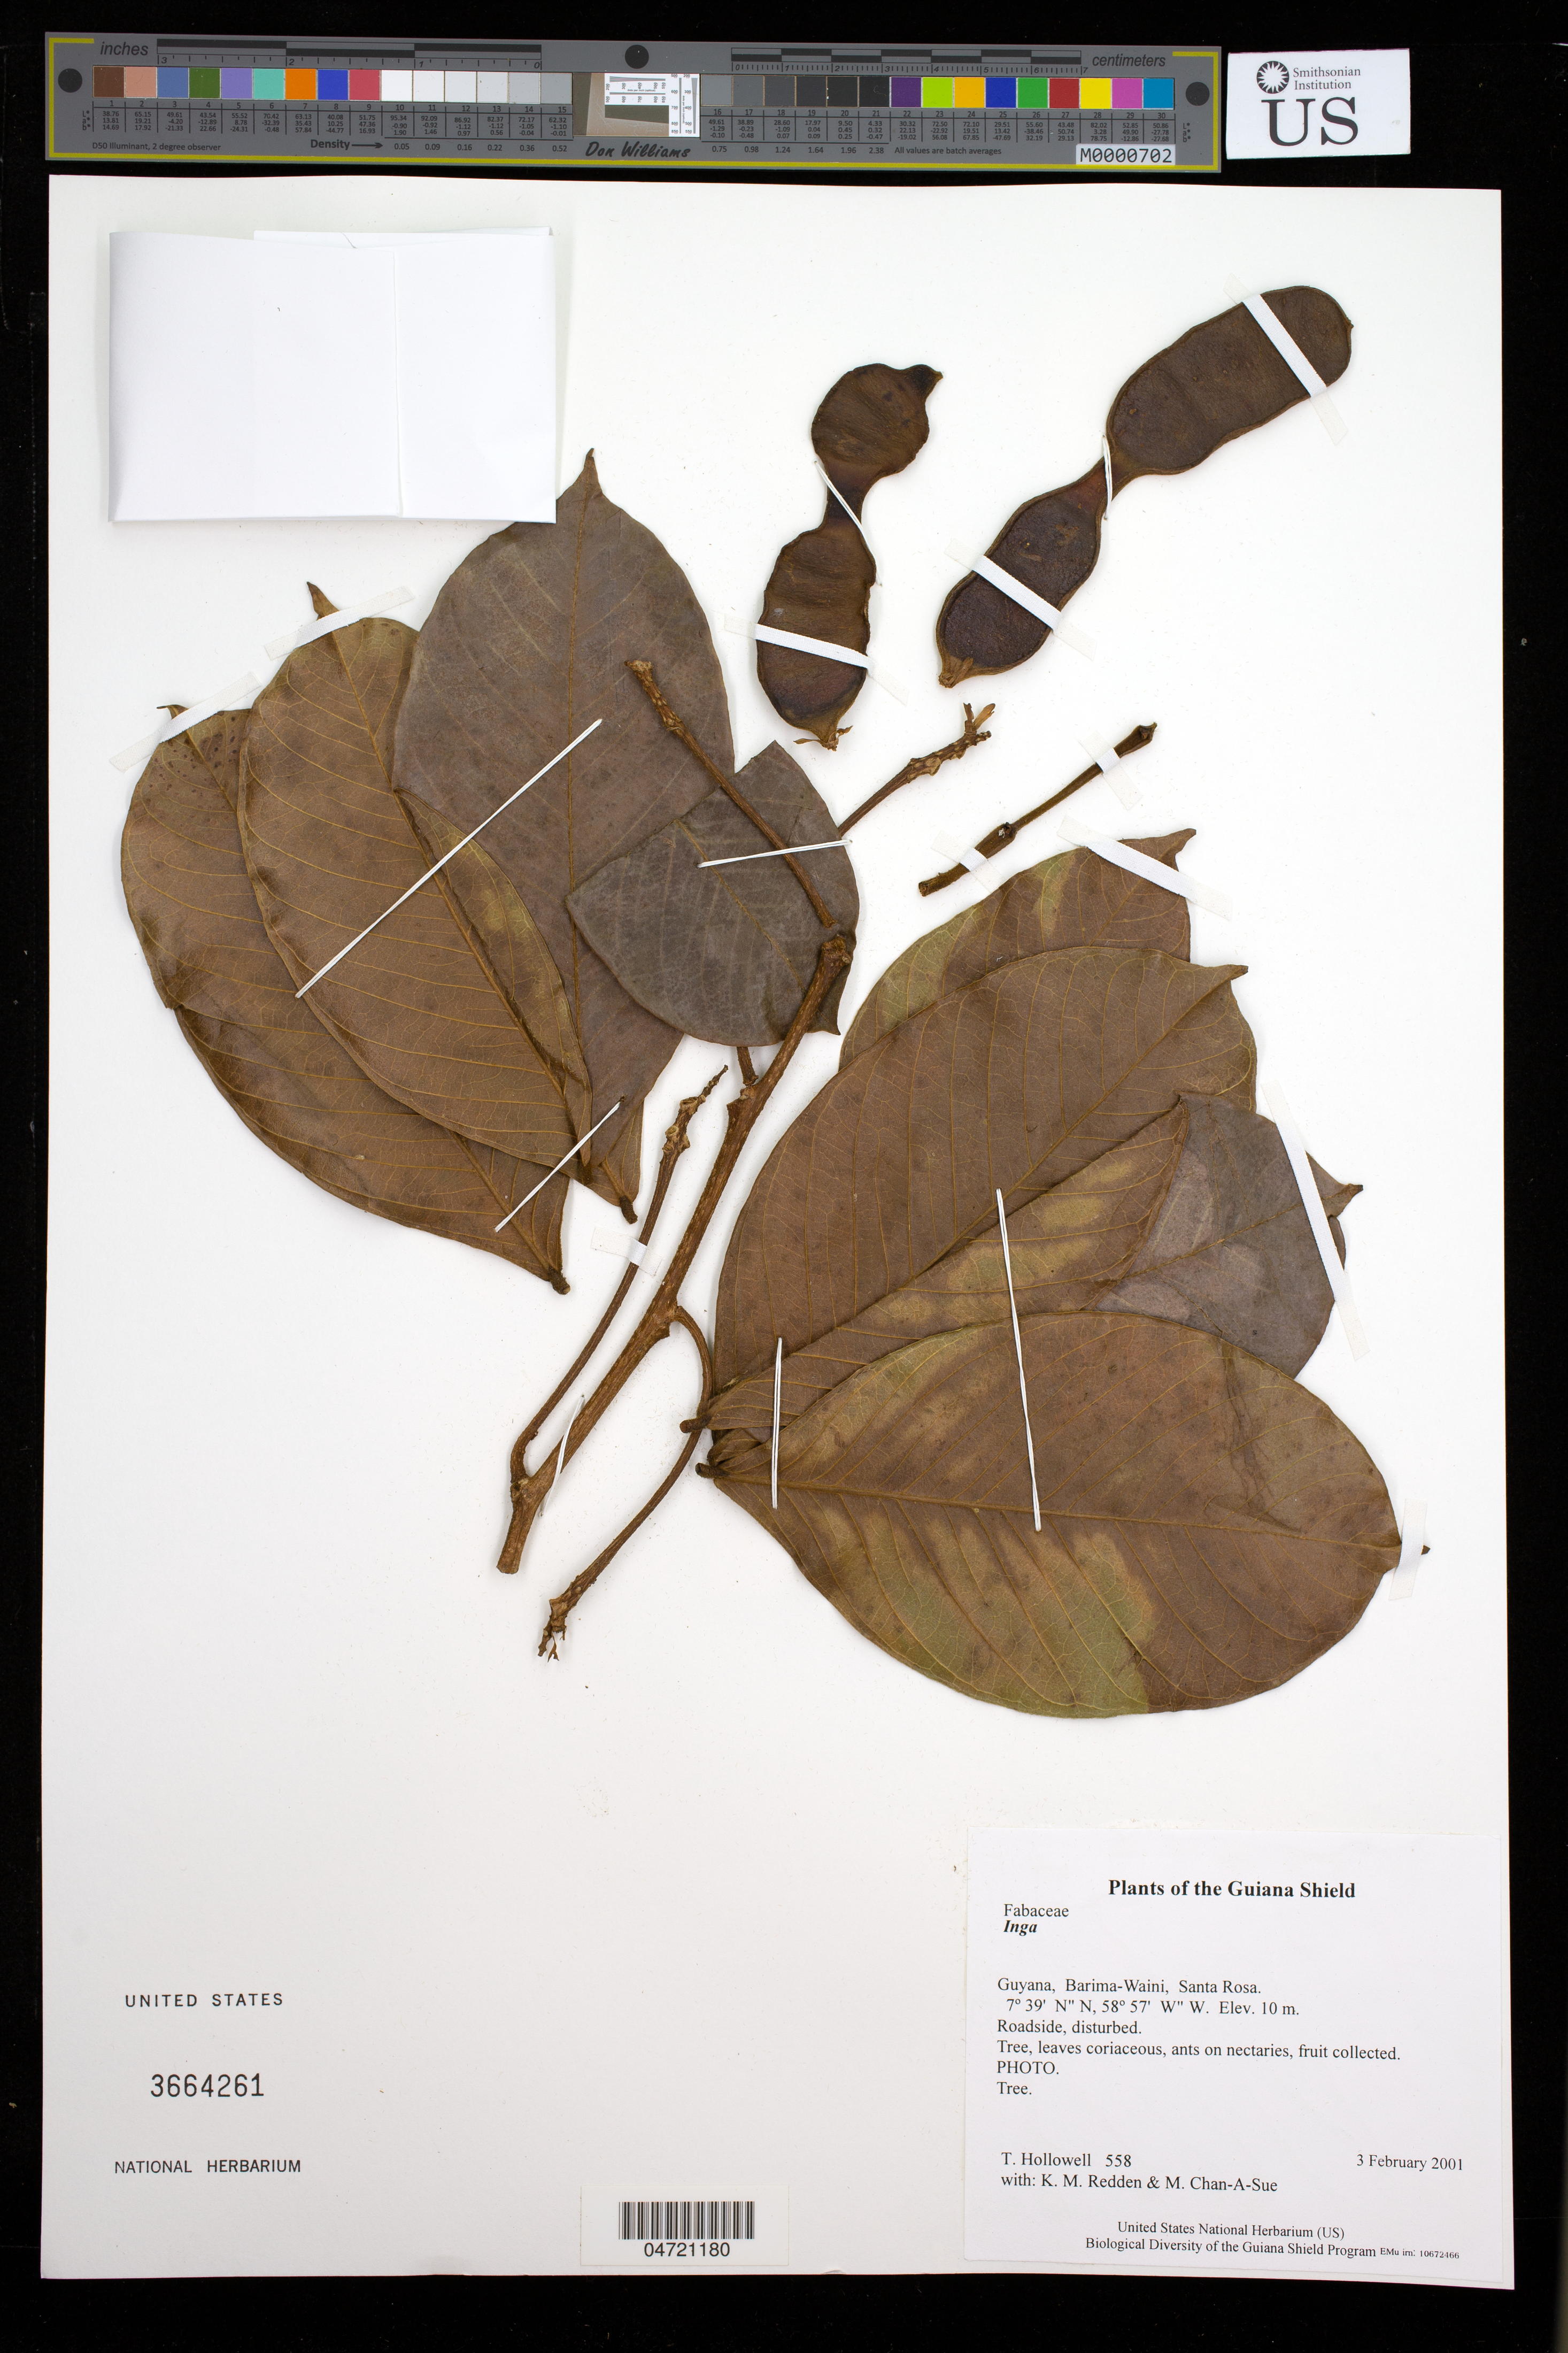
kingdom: Plantae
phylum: Tracheophyta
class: Magnoliopsida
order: Fabales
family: Fabaceae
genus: Inga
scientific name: Inga sp.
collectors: T. Hollowell, K. M. Redden & Margaret Chan-A-Sue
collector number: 558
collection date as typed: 3 February 2001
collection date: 2001-02-03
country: Guyana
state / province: Barima-Waini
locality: Santa Rosa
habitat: Roadside, disturbed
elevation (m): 10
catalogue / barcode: US 3664261